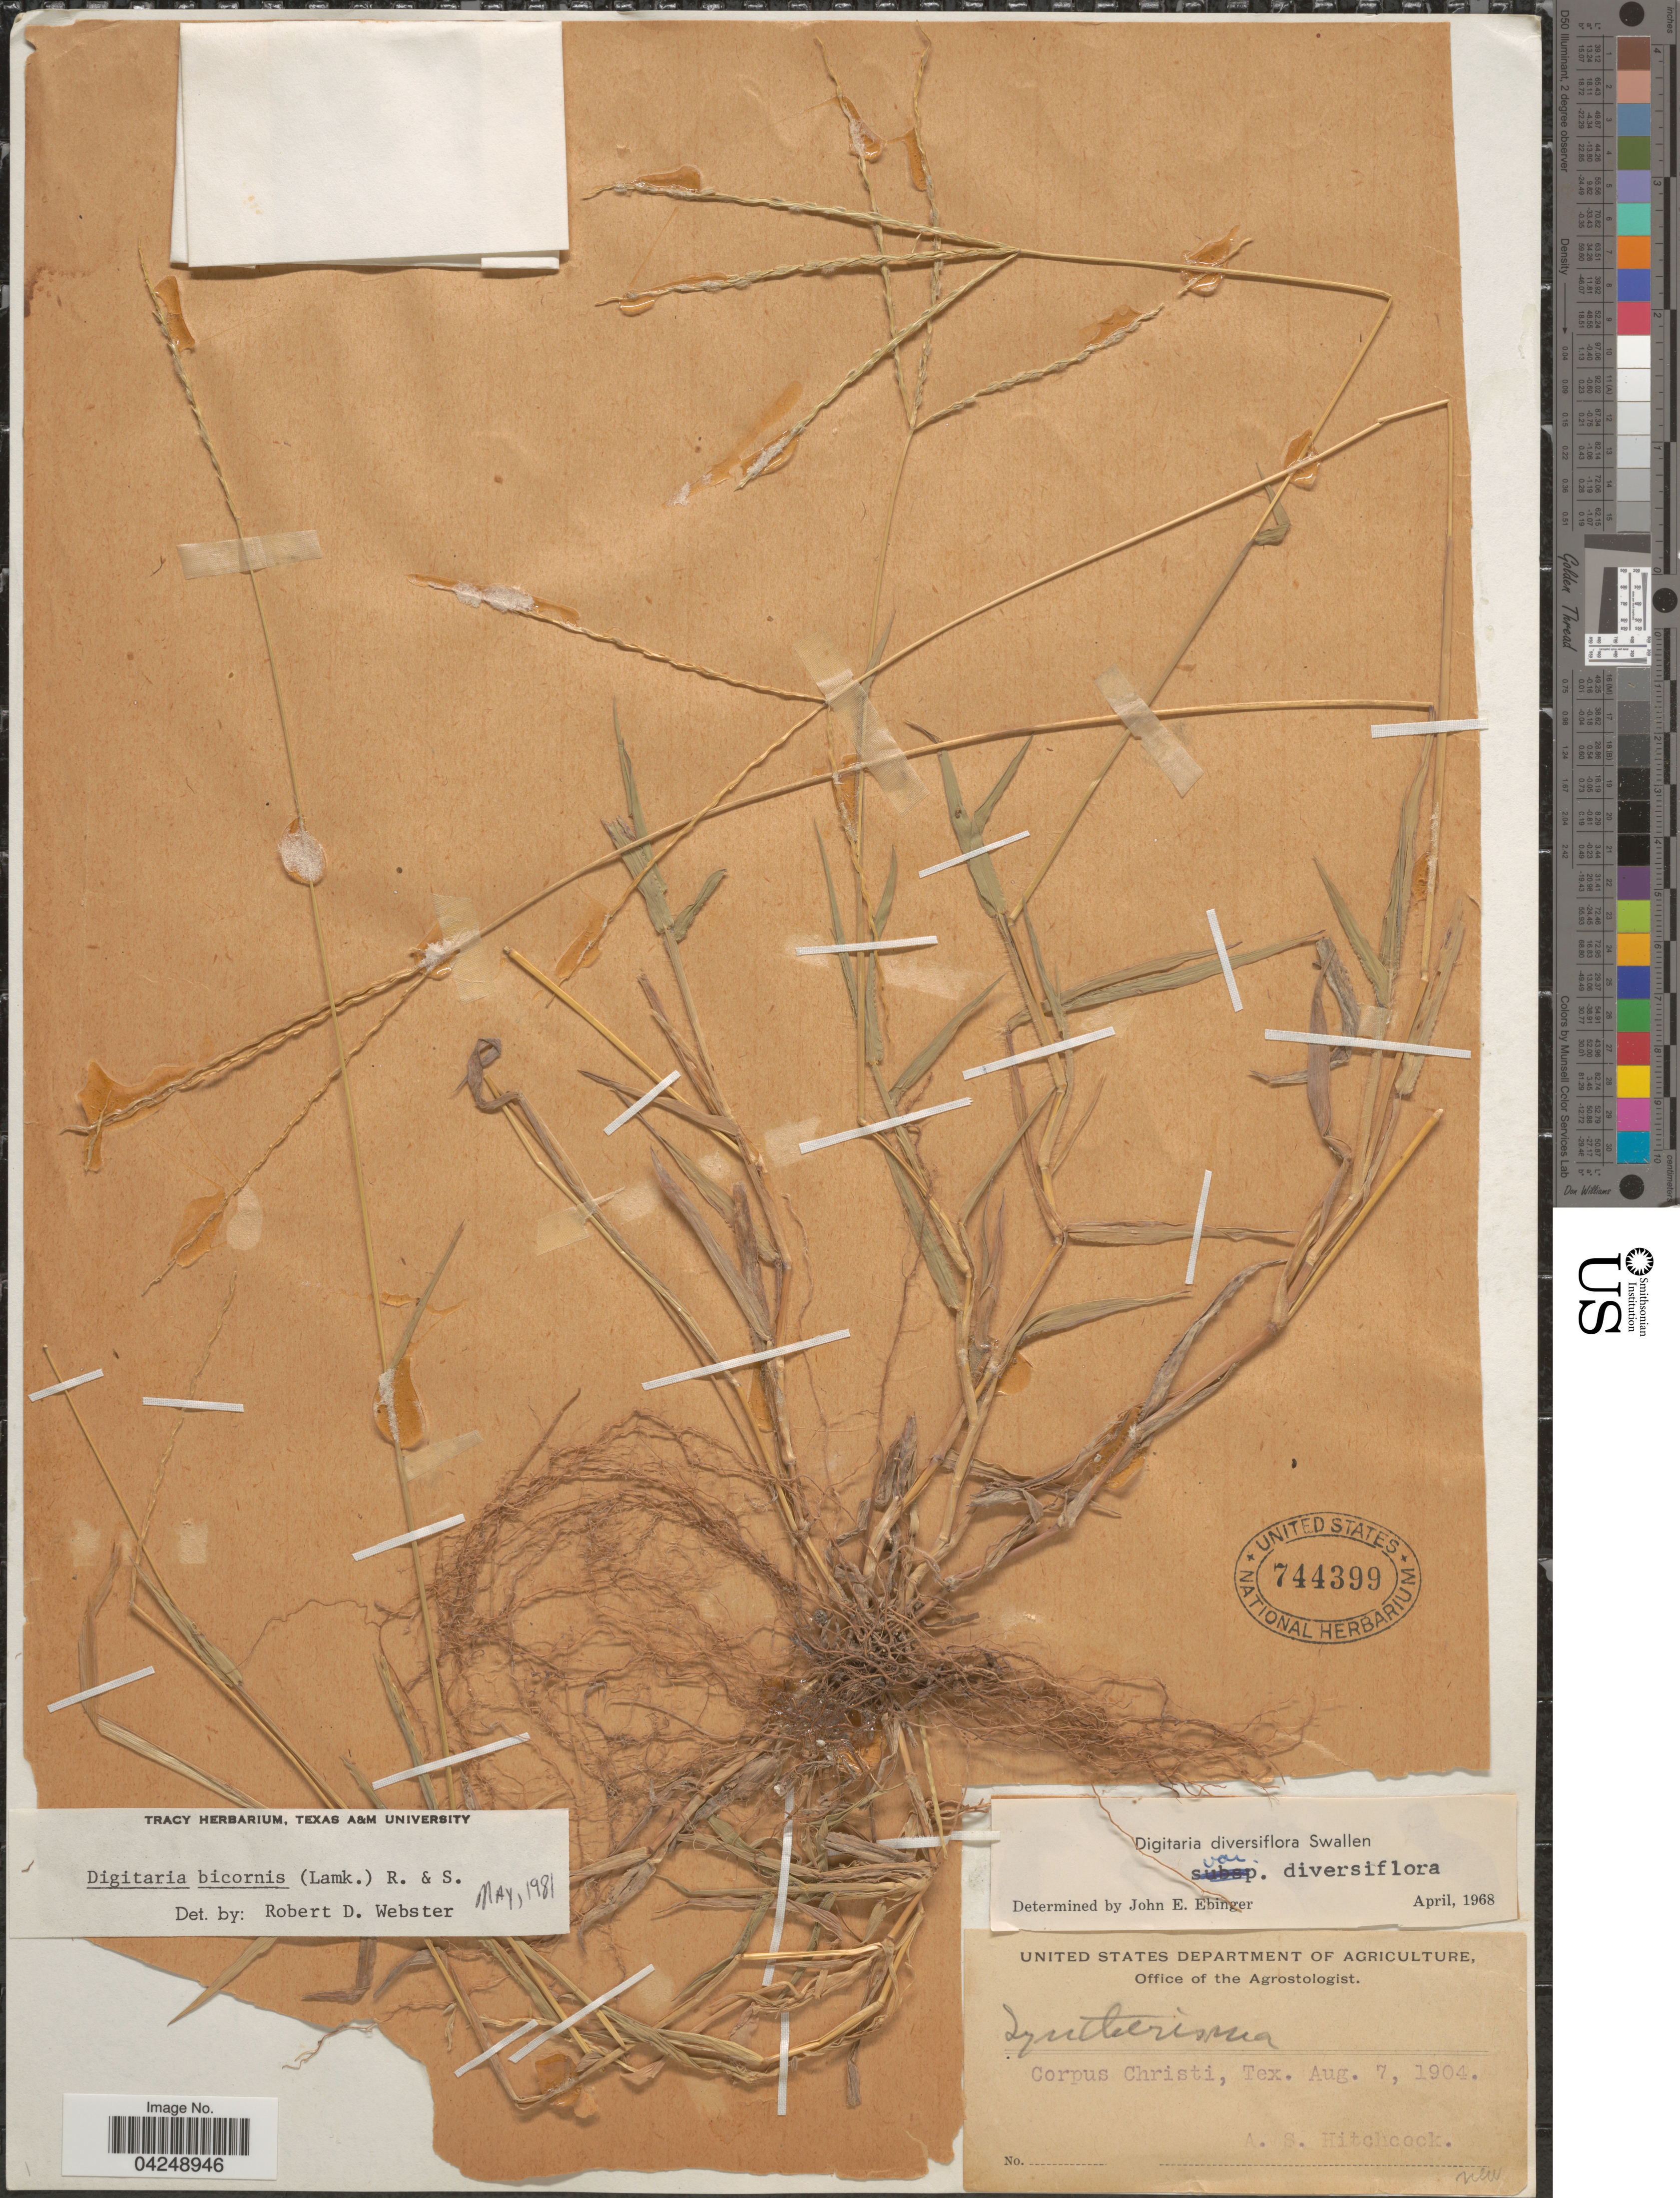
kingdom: Plantae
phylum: Tracheophyta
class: Liliopsida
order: Poales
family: Poaceae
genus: Digitaria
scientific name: Digitaria bicornis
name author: (Lam.) Roem. & Schult.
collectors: A. S. Hitchcock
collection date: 1904-08-07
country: United States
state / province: Texas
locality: Corpus Christi.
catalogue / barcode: US 744399